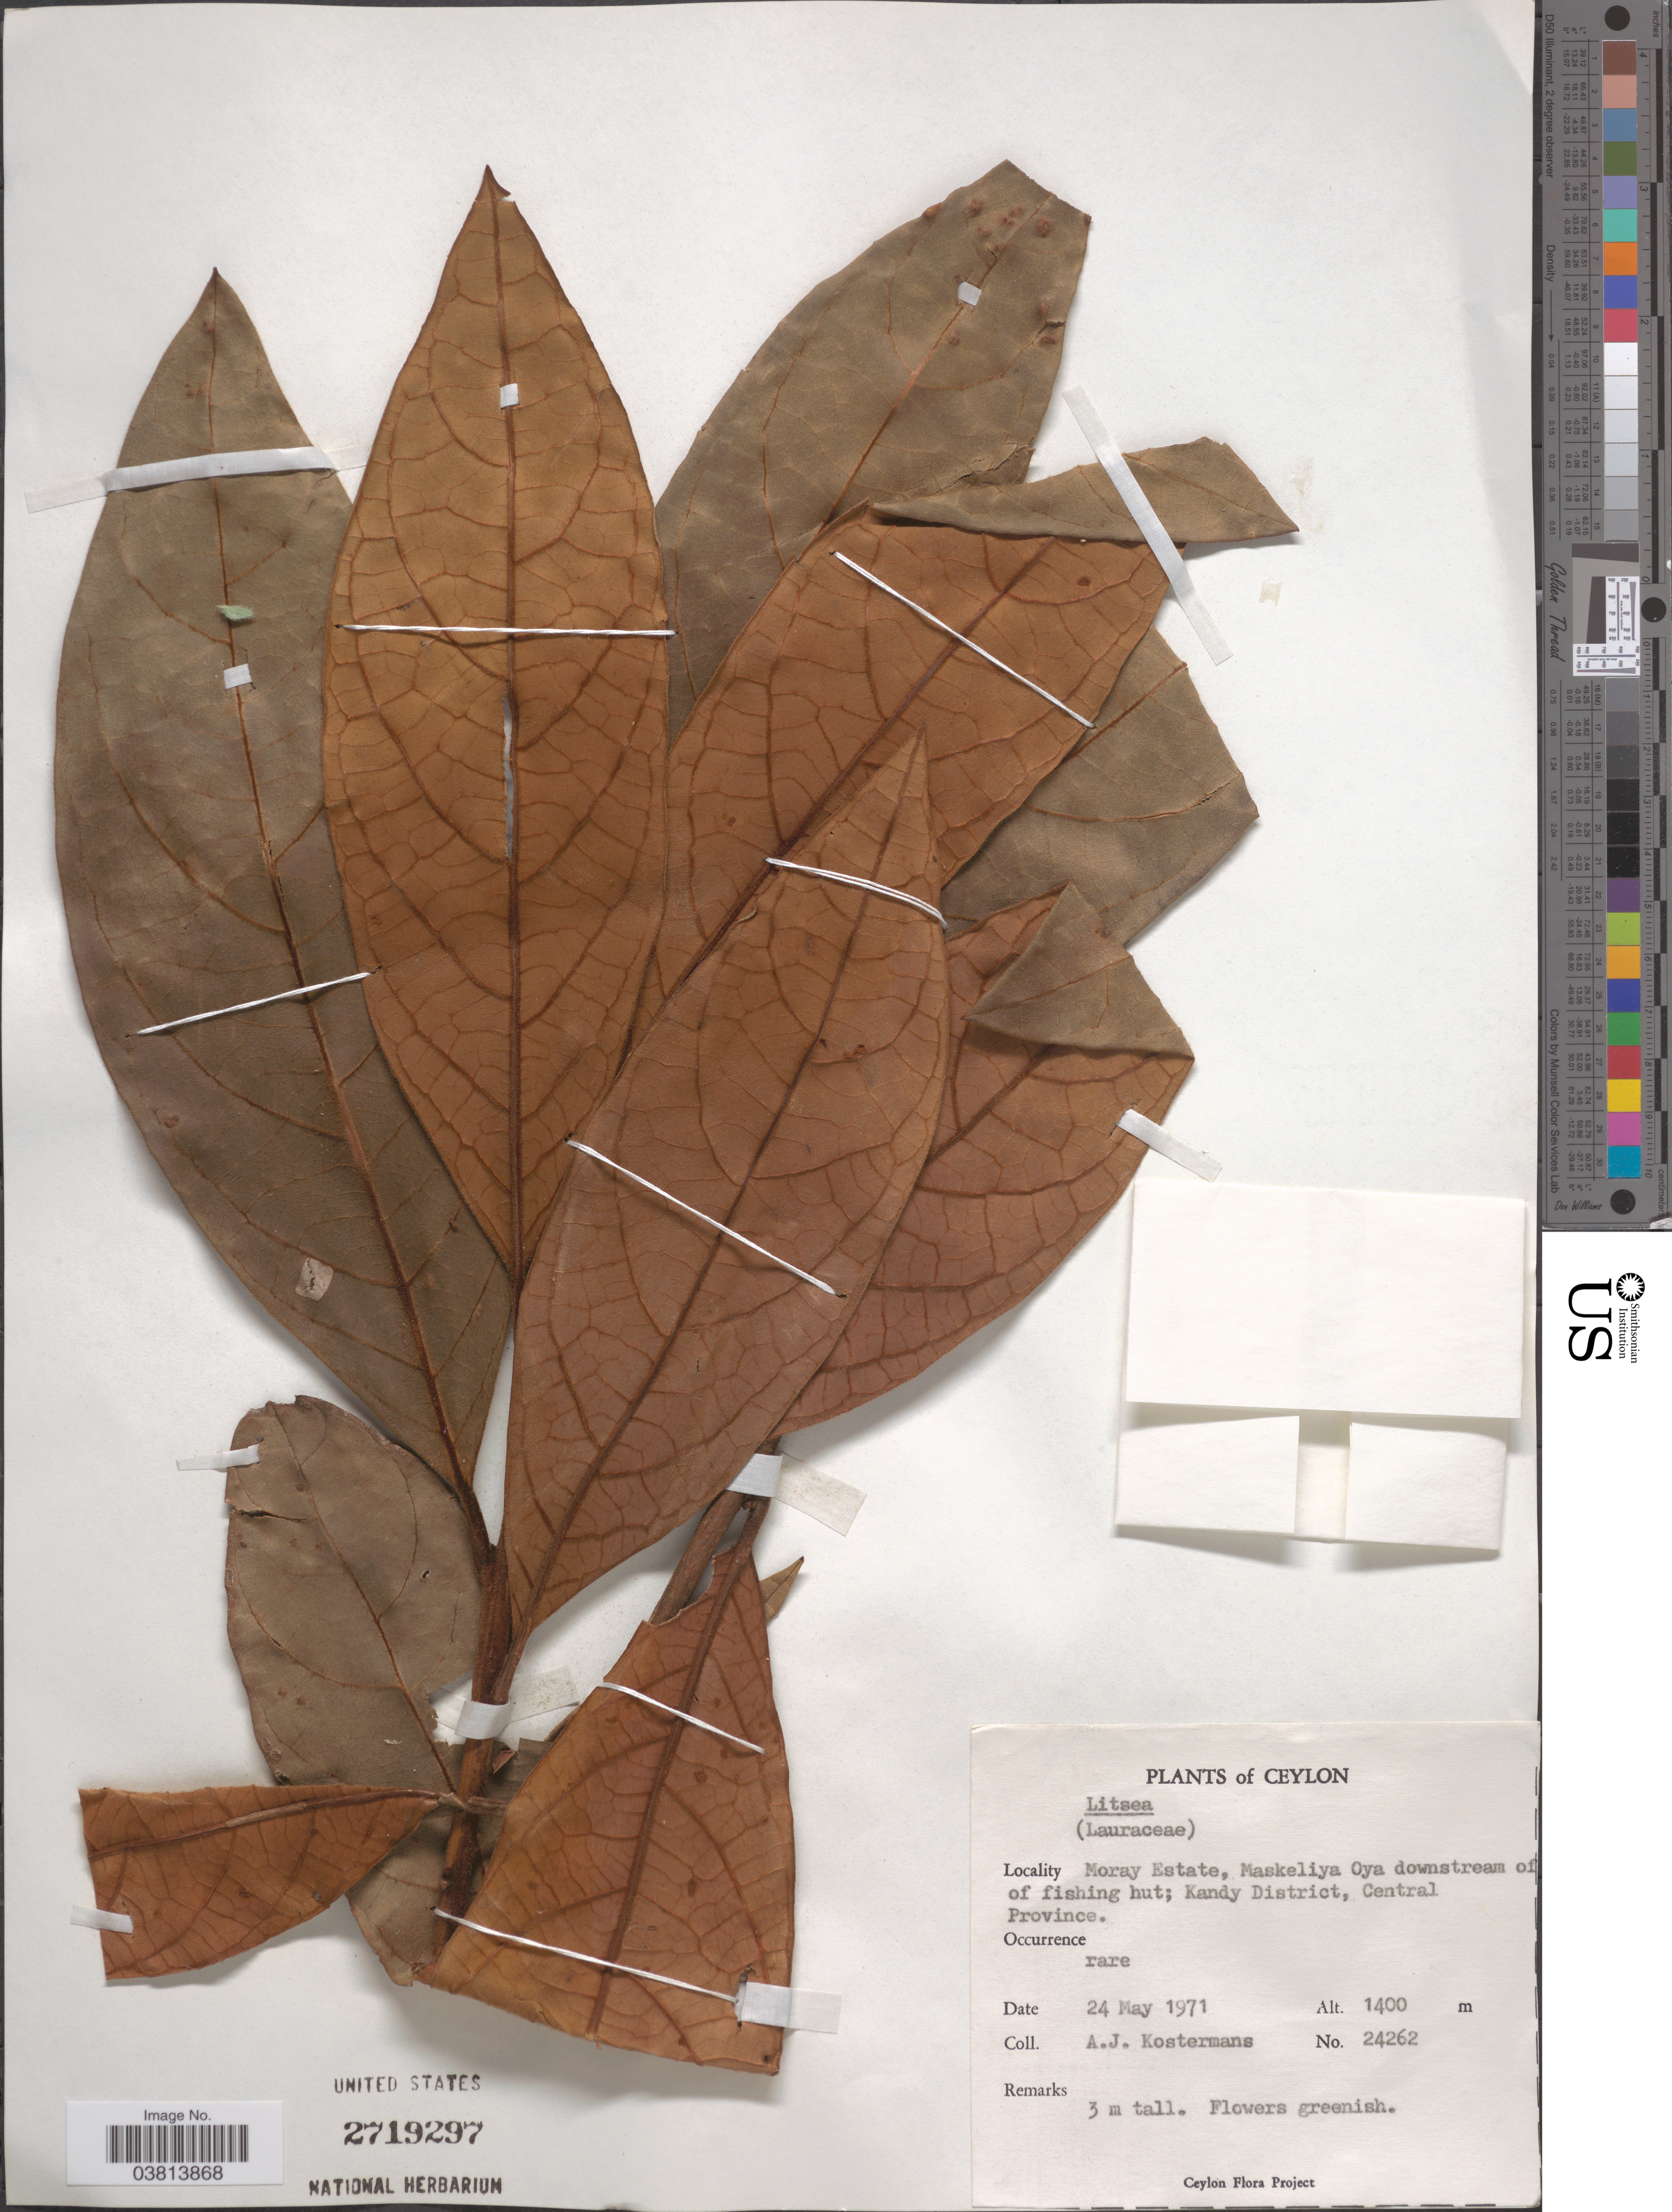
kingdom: Plantae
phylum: Tracheophyta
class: Magnoliopsida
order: Laurales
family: Lauraceae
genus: Litsea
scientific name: Litsea sp.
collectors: A. J. G. Kostermans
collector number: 24262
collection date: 1971-05-24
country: Sri Lanka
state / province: Central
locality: Ceylon. Moray Estate, Maskeliya Oya downstream of fishing hut; Kandy District.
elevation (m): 1400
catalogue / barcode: US 2719297